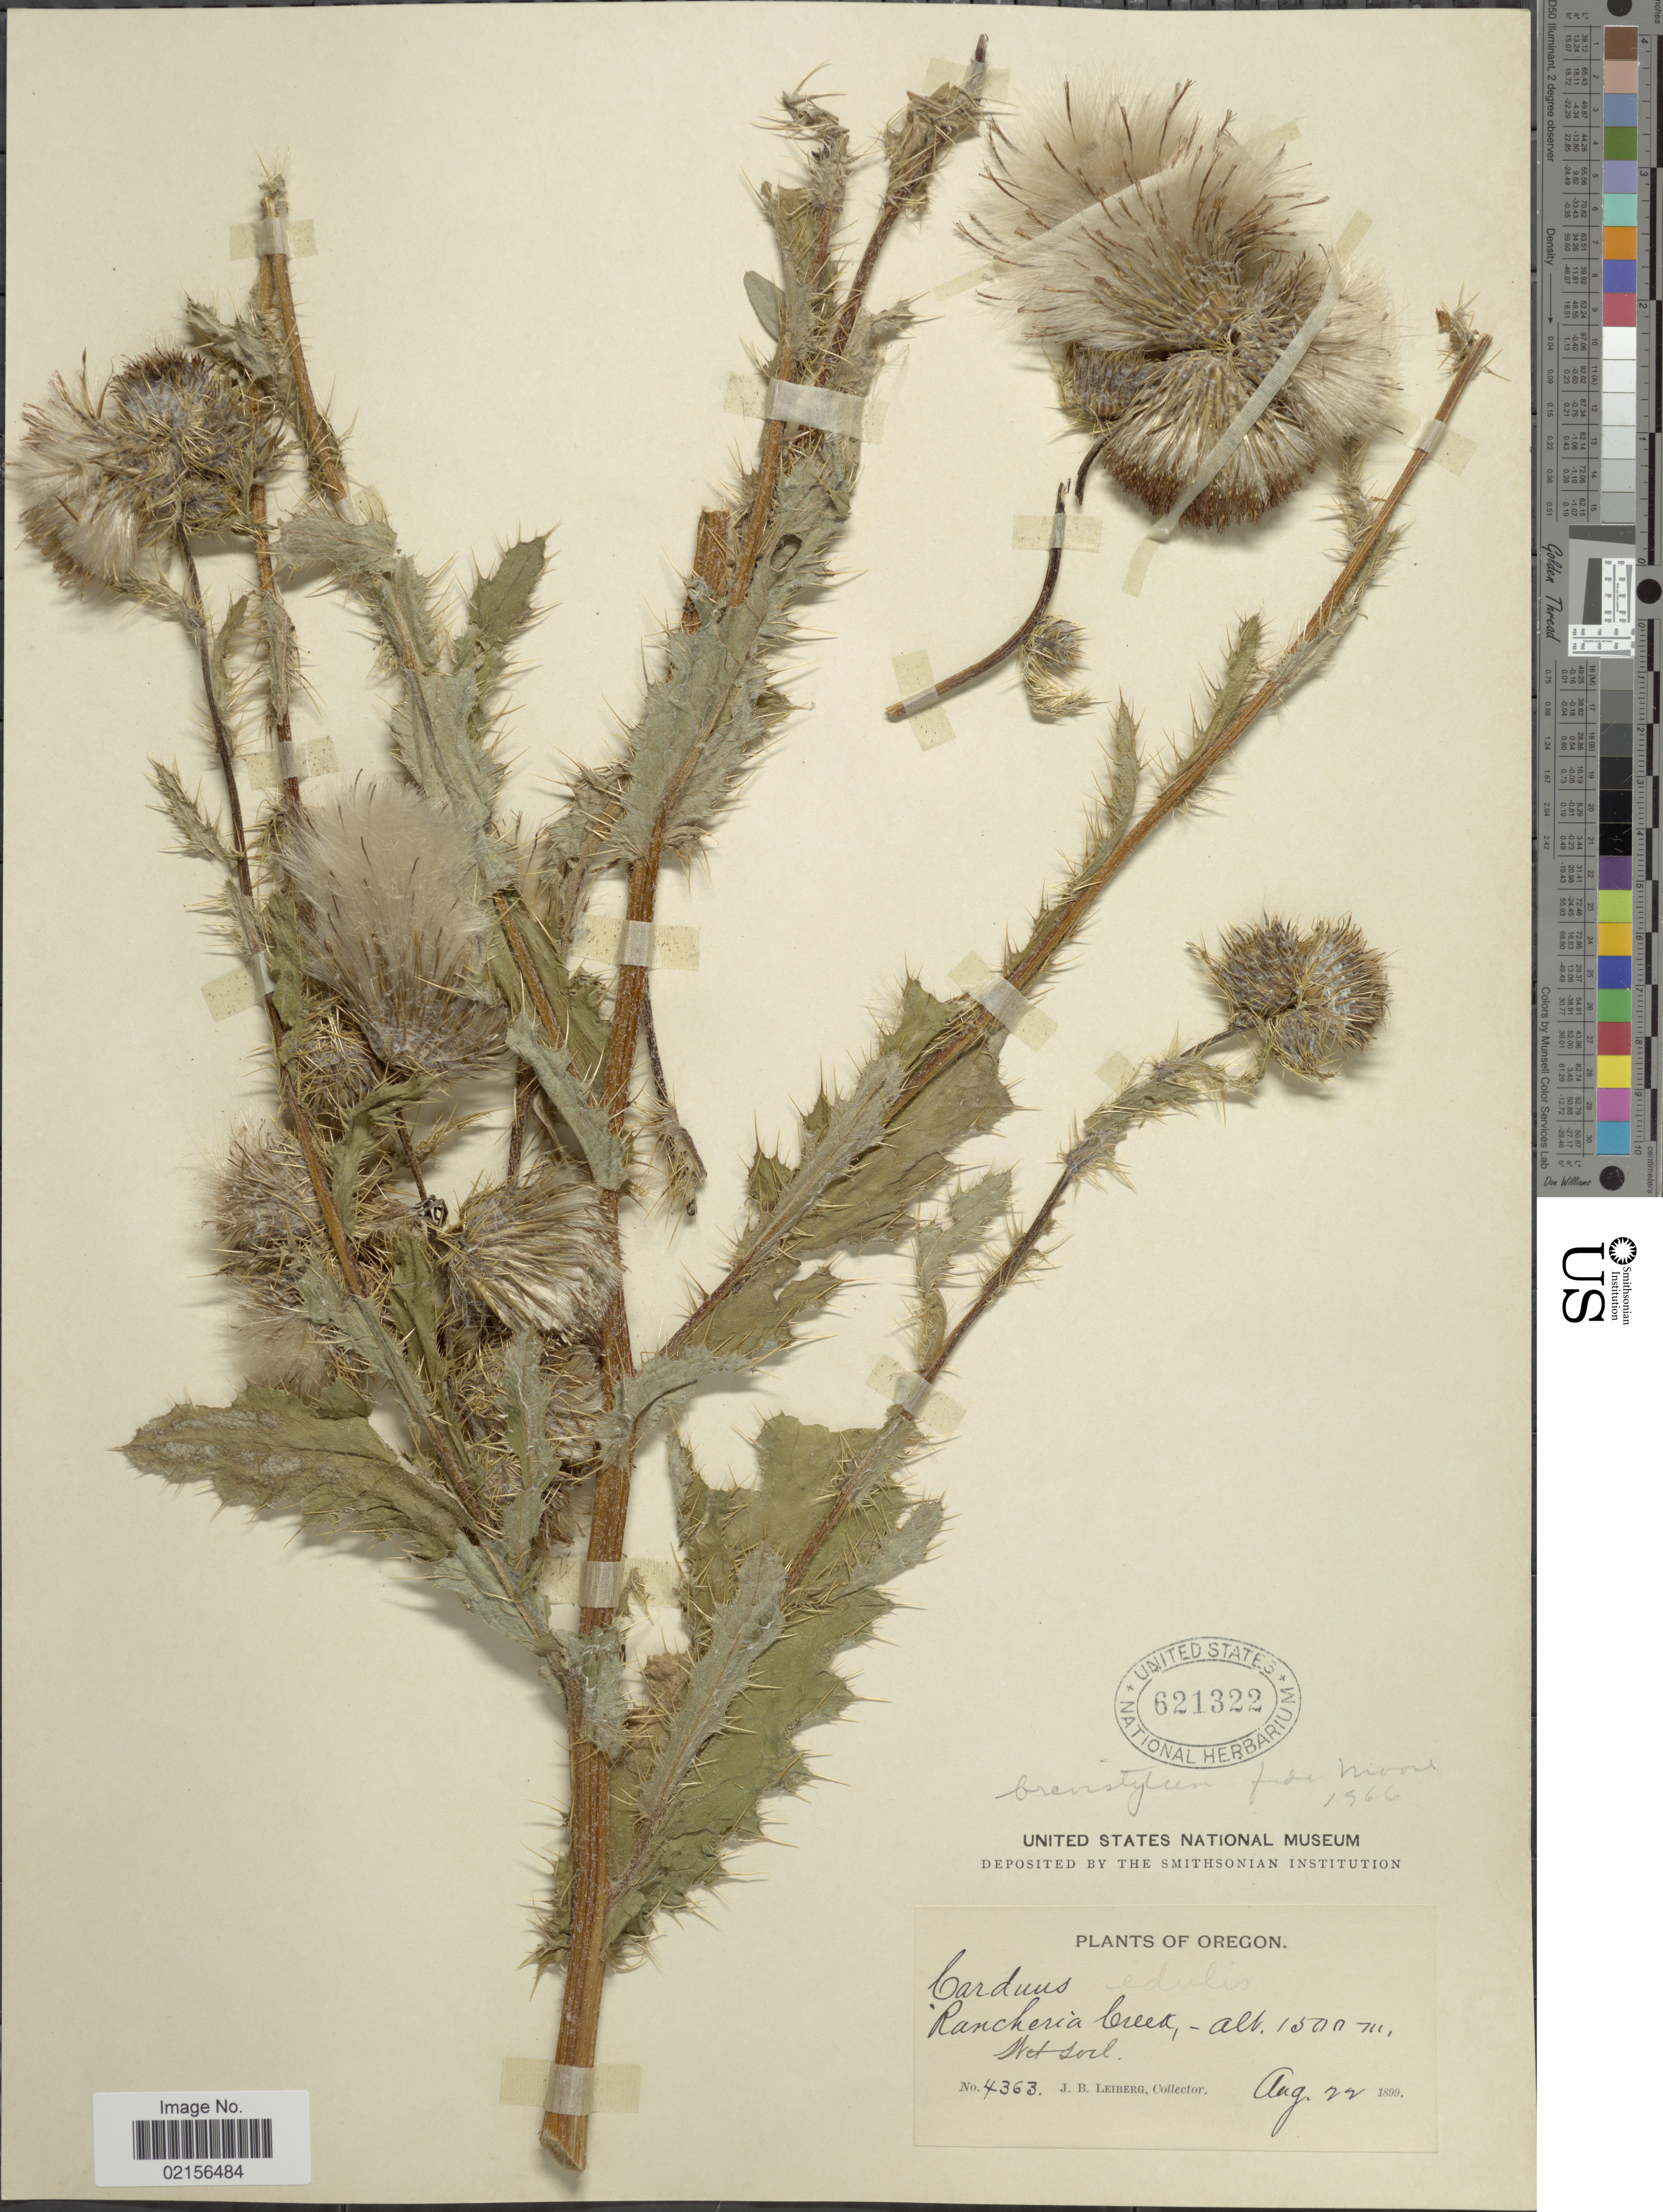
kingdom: Plantae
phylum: Tracheophyta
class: Magnoliopsida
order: Asterales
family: Asteraceae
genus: Cirsium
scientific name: Cirsium brevistylum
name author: Cronq.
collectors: J. B. Leiberg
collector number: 4363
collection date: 1899-08-22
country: United States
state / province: Oregon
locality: Rancheria Creek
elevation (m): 1500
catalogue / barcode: US 621322